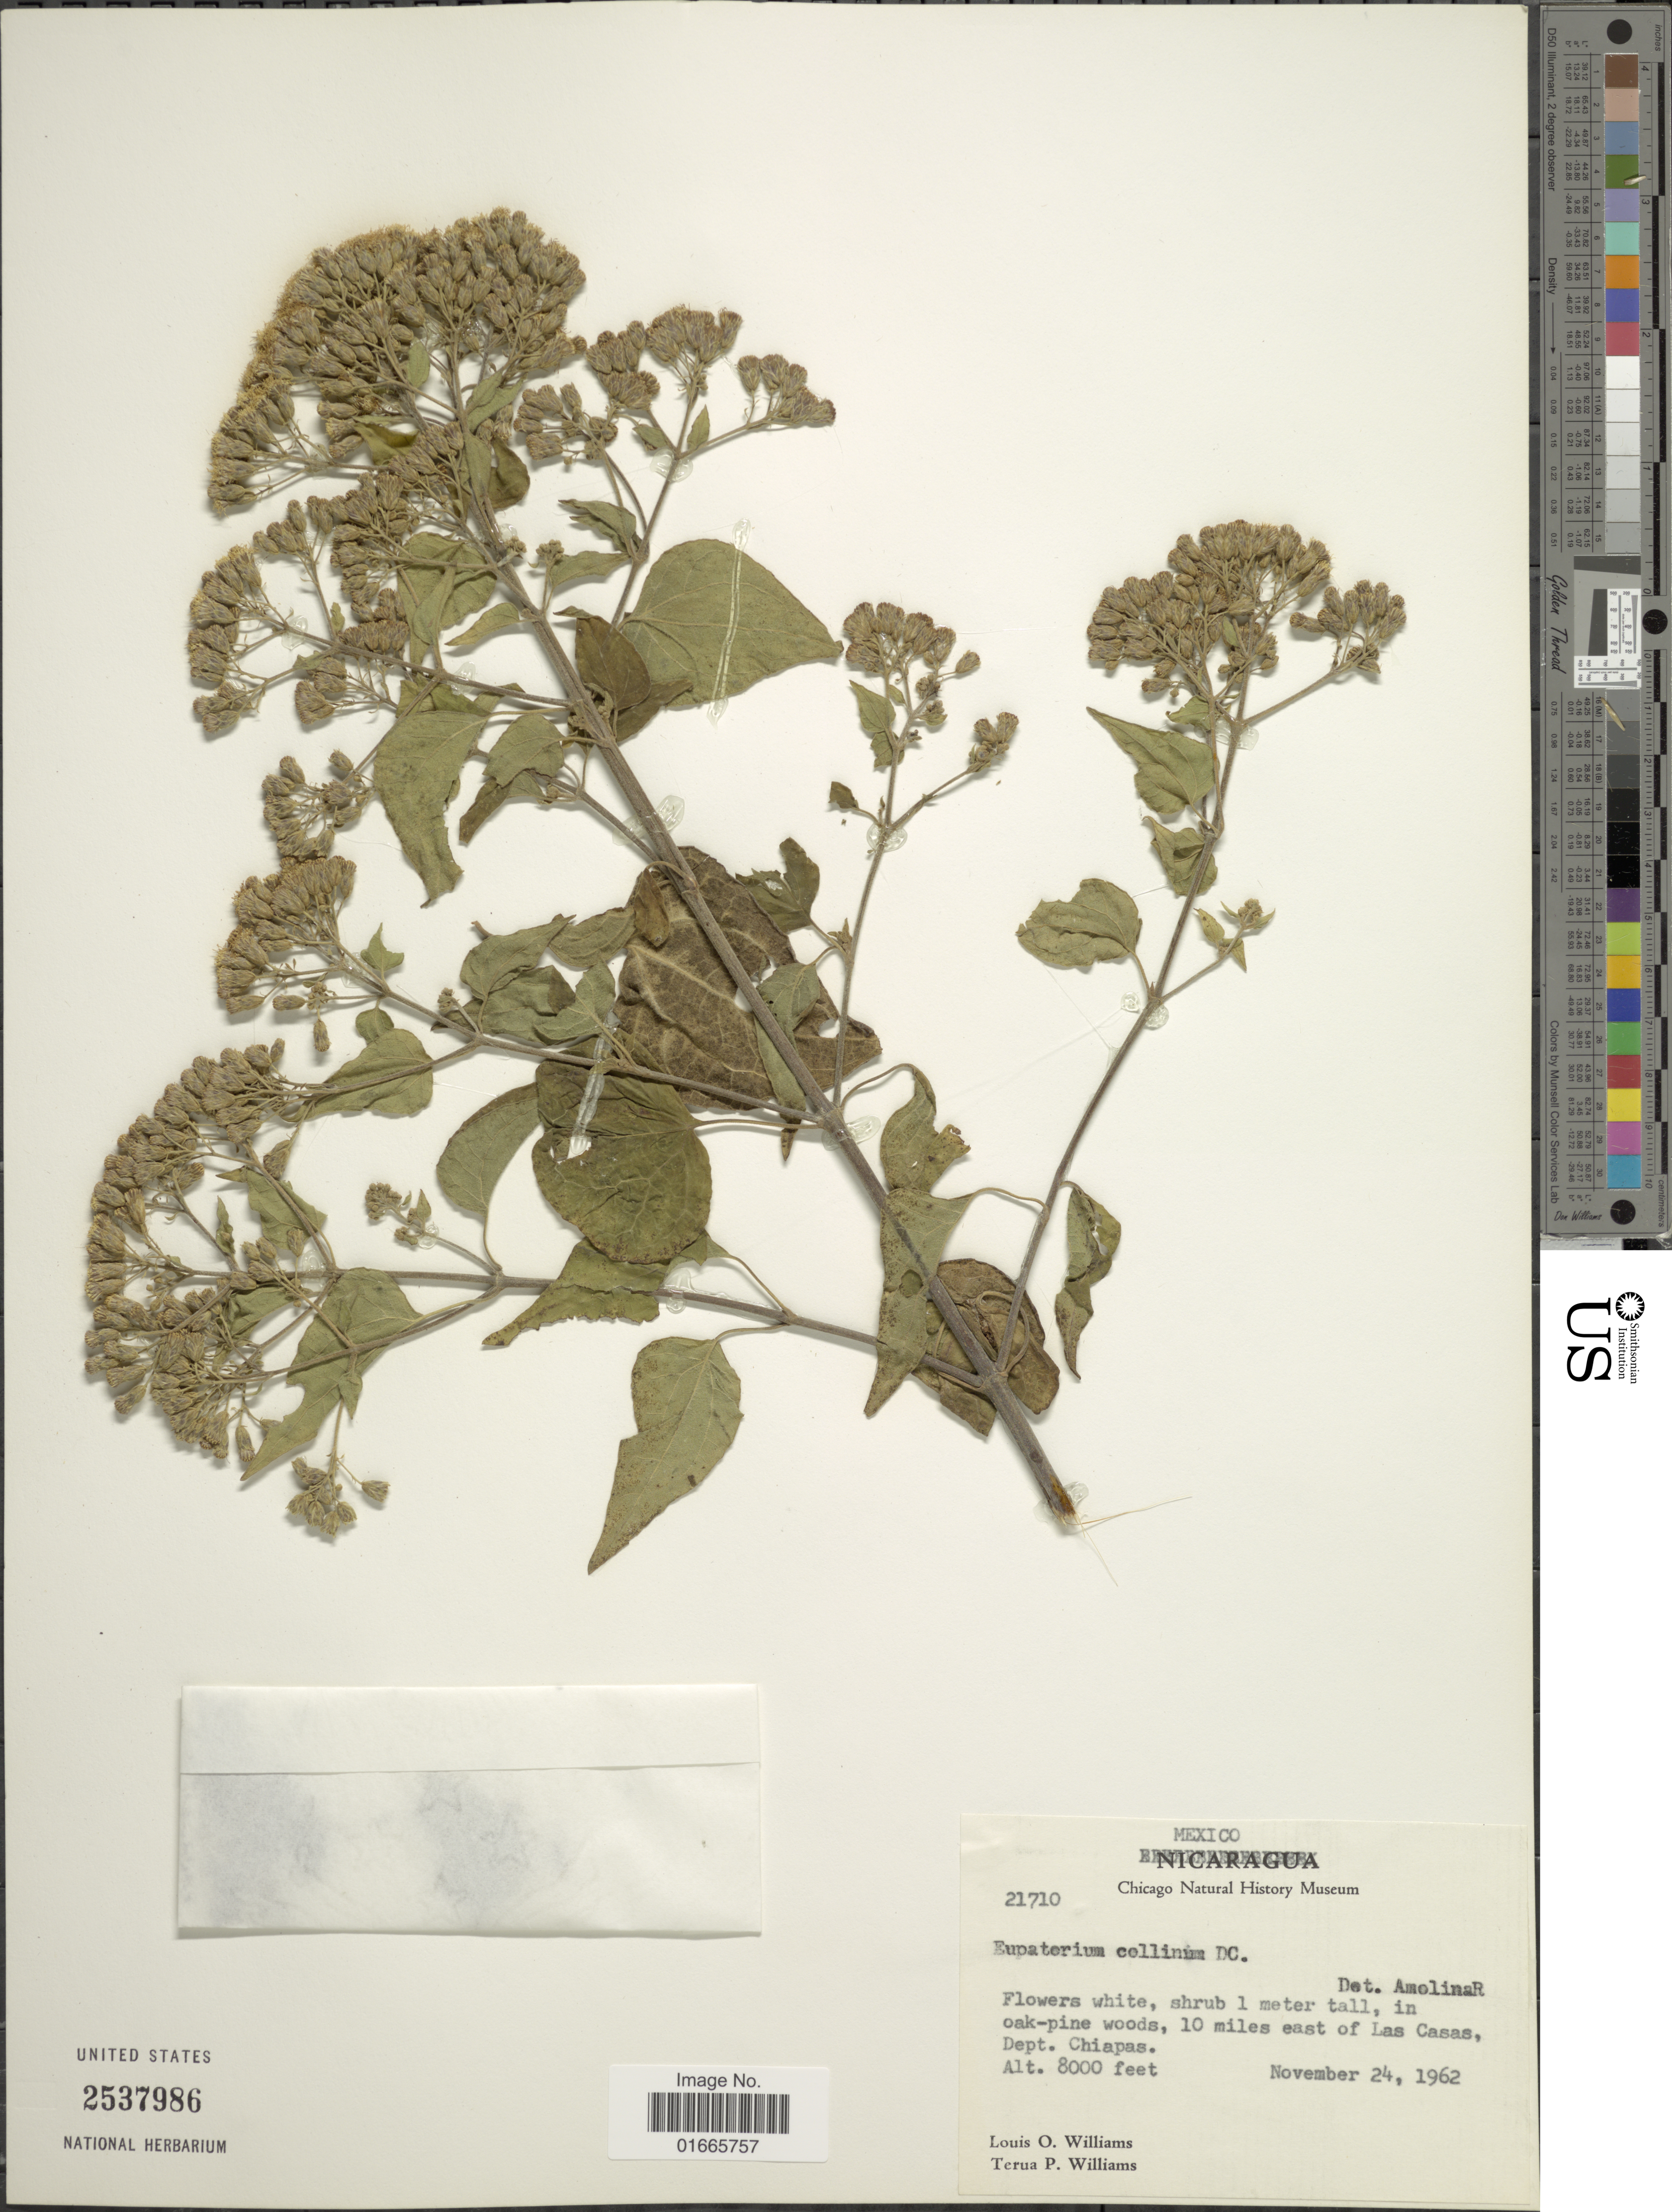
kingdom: Plantae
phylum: Tracheophyta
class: Magnoliopsida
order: Asterales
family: Asteraceae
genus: Chromolaena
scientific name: Chromolaena collina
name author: (DC.) R.M. King & H. Rob.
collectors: L. O. Williams & T. P. Williams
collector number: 21710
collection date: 1962-11-24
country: Mexico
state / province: Chiapas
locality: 10 miles east of Las Casas.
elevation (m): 2438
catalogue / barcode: US 2537986